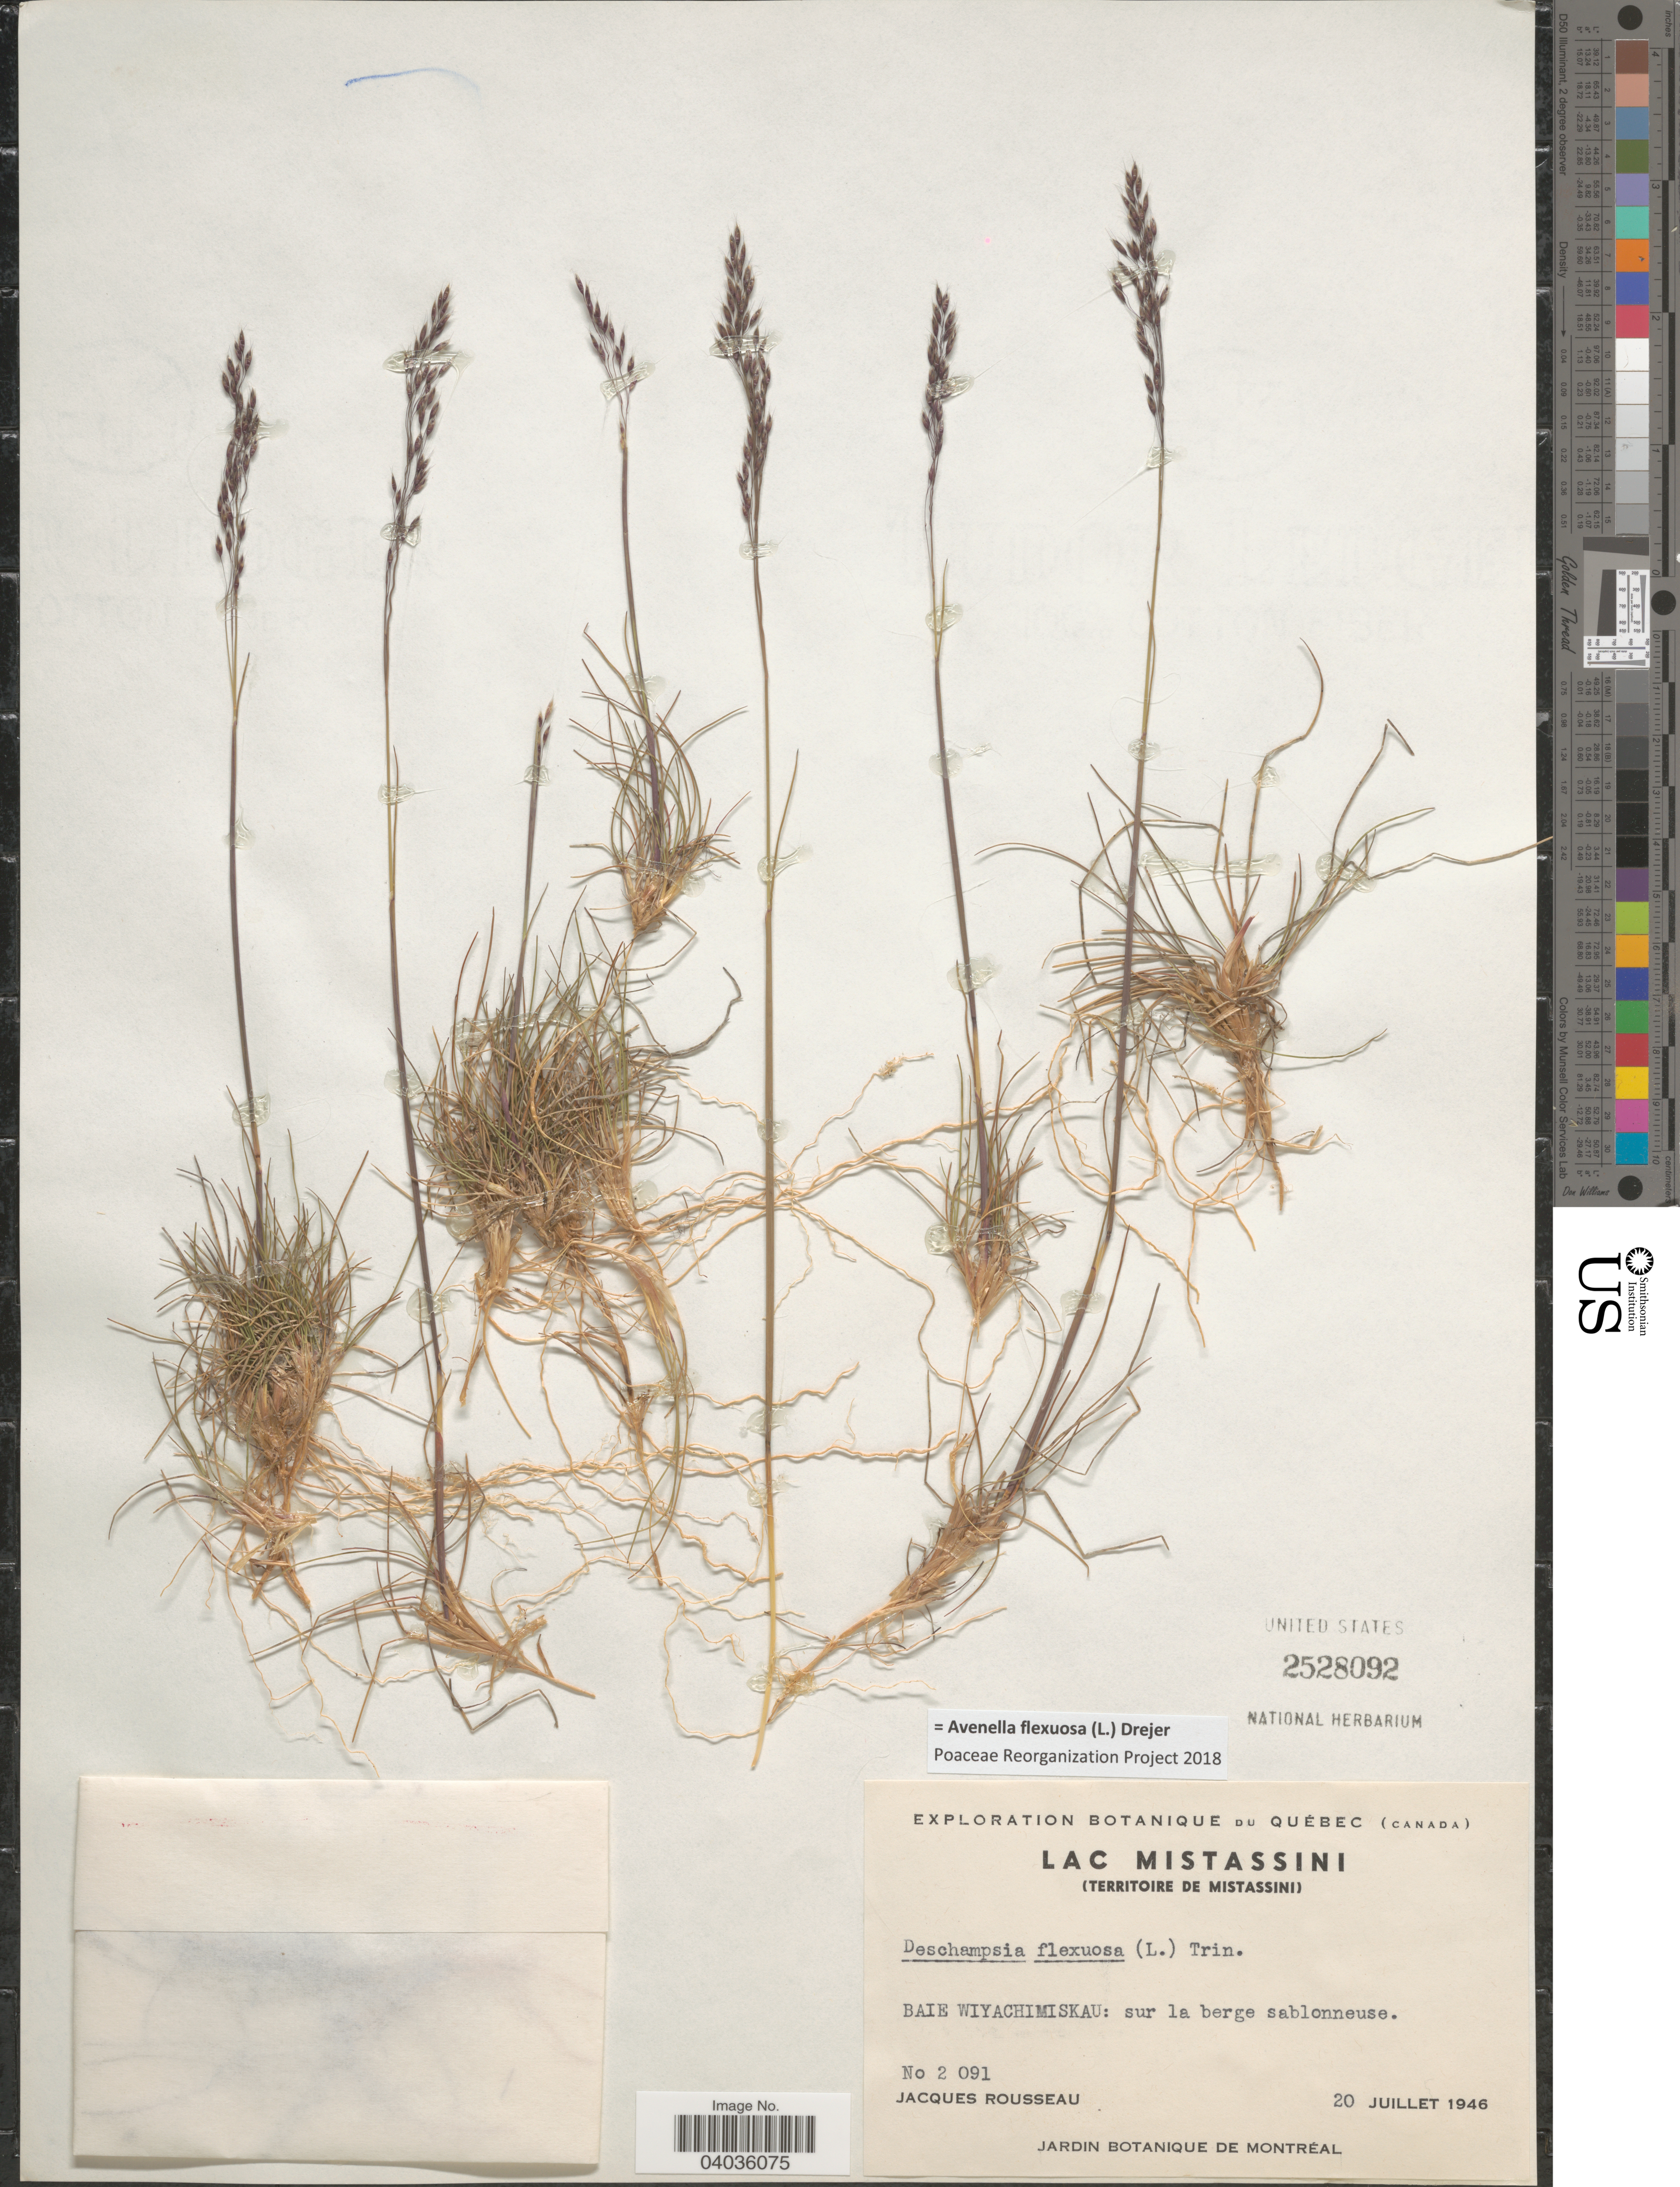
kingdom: Plantae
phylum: Tracheophyta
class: Liliopsida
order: Poales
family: Poaceae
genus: Avenella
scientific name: Avenella flexuosa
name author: (L.) Drejer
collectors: J. Rousseau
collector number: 2091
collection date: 1946-07-20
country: Canada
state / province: Quebec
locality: Lac Mistassini (Territoire de Mistassini). Baie Miyachimiskau: sur la berge sablonneuse.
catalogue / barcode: US 2528092